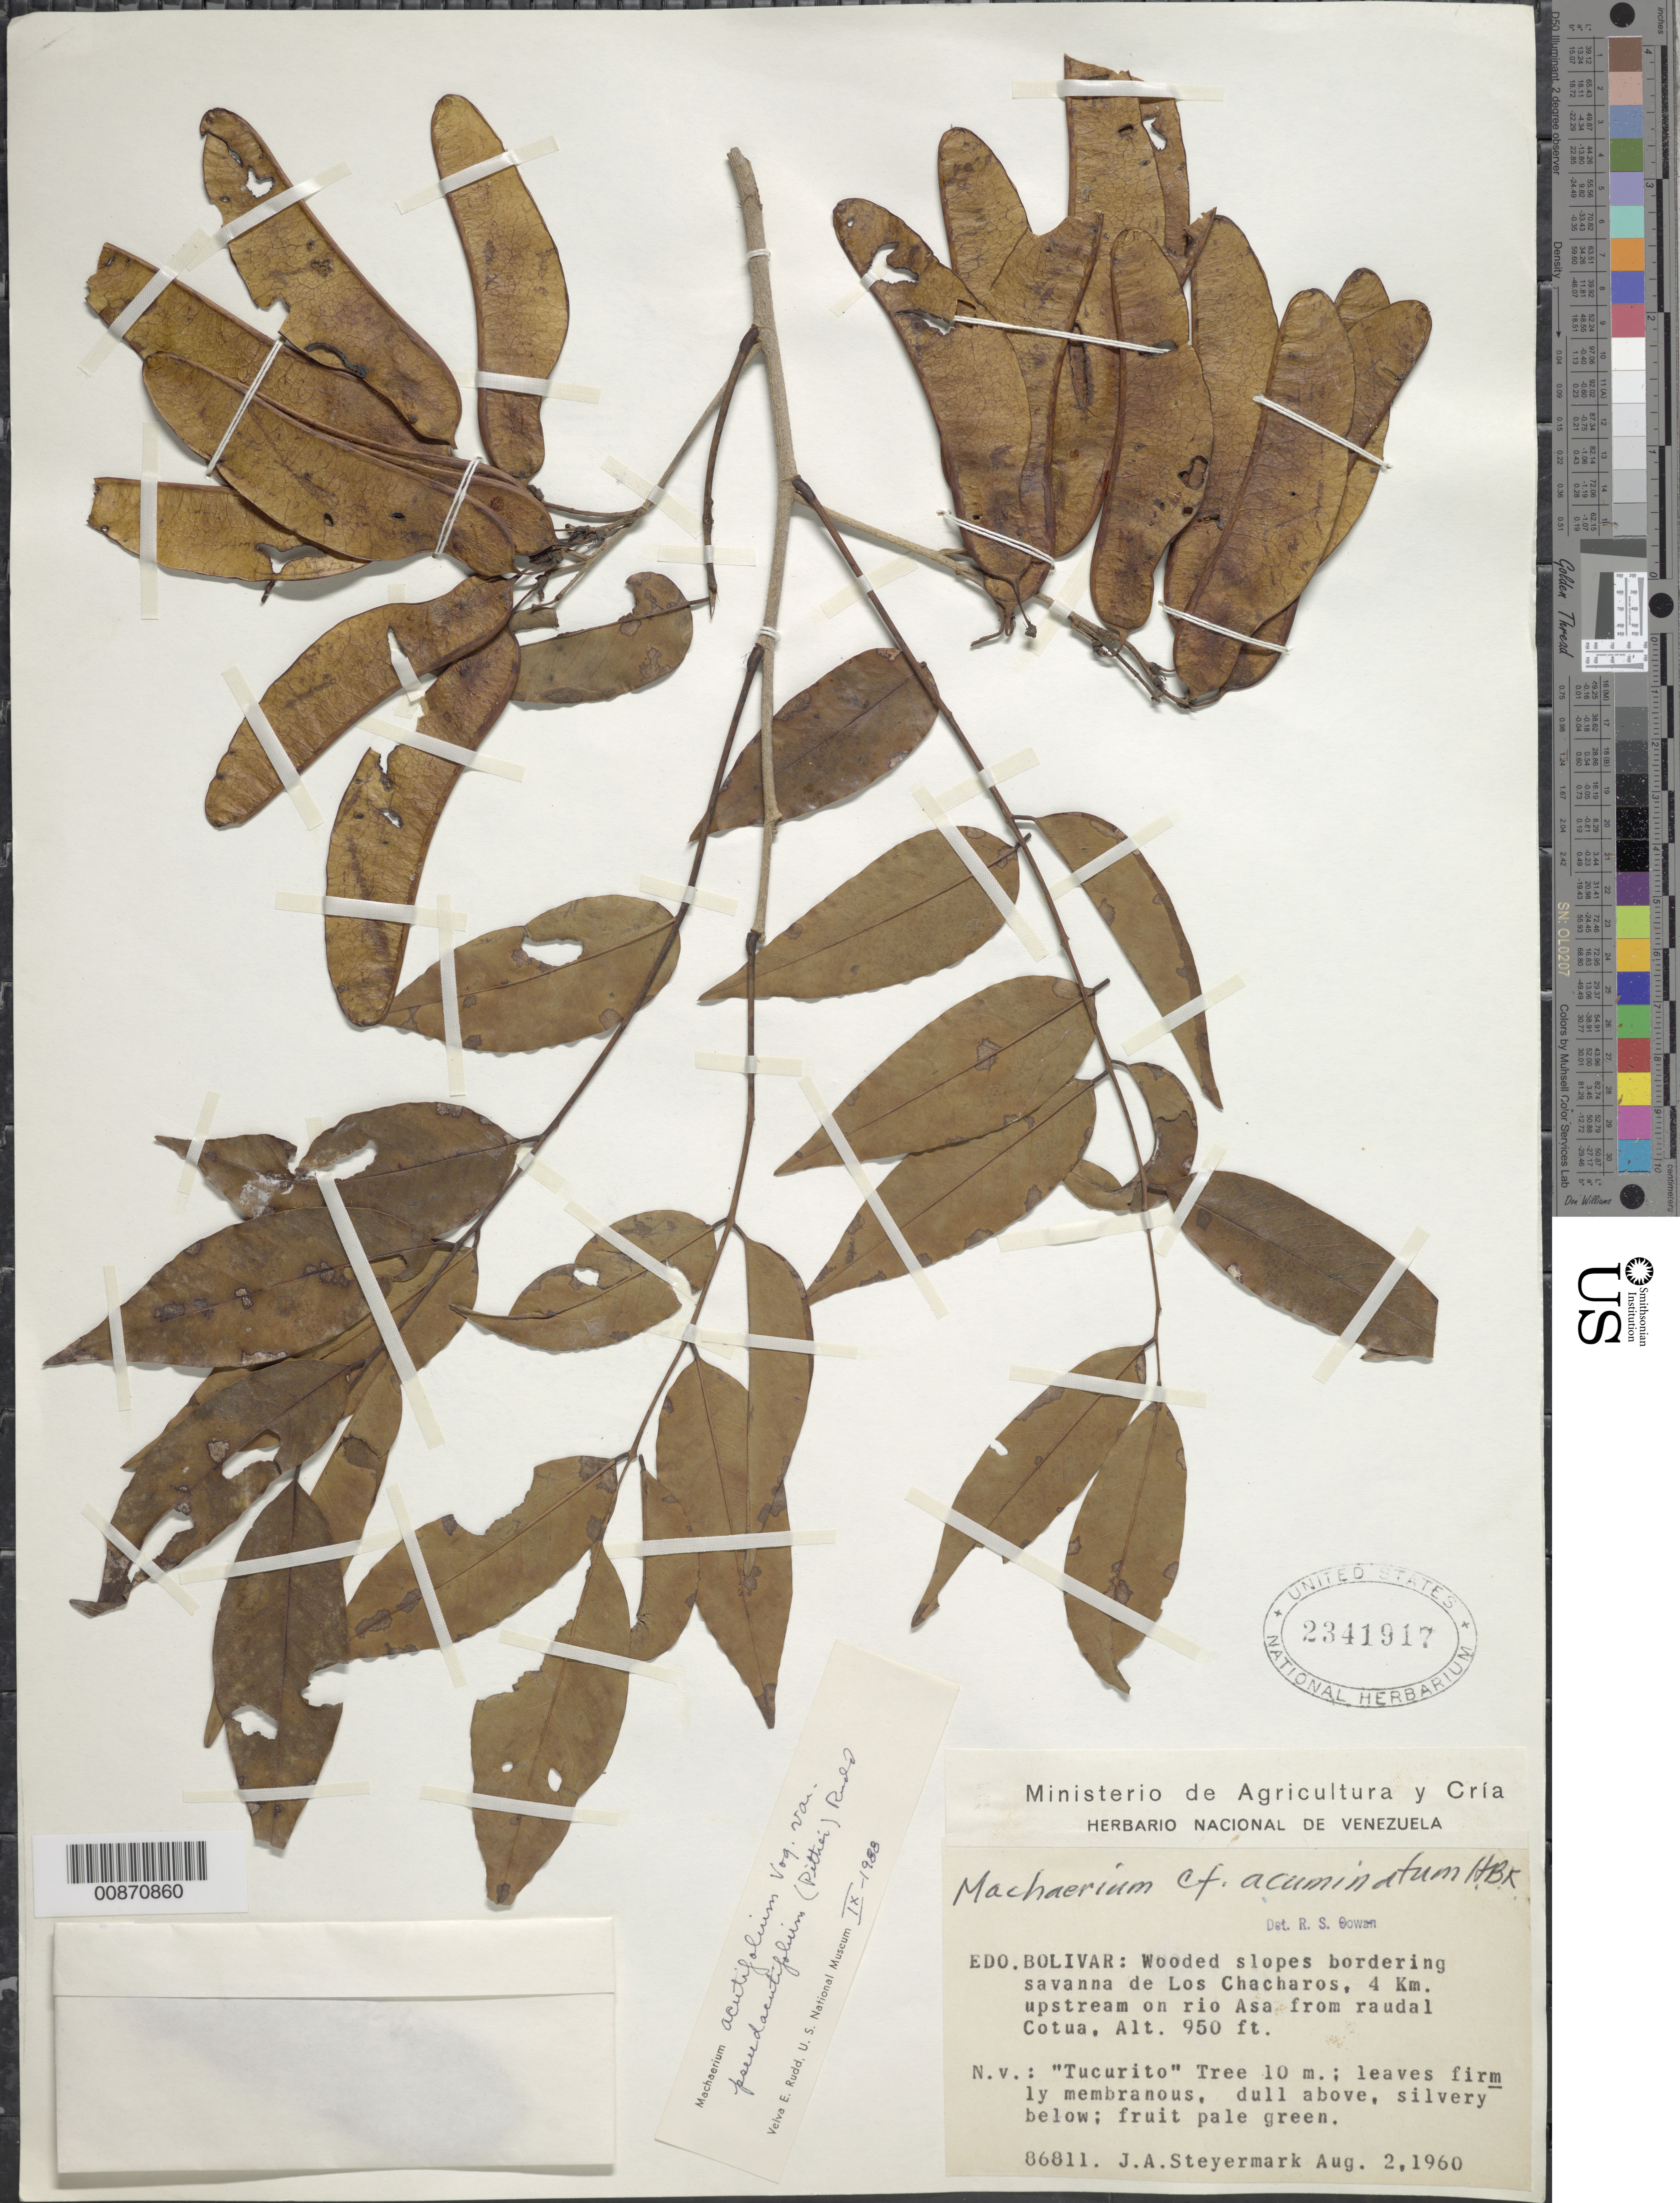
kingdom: Plantae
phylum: Tracheophyta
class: Magnoliopsida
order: Fabales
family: Fabaceae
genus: Machaerium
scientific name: Machaerium acutifolium var. pseudacutifolium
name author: (Pittier) Rudd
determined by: Rudd, V. E.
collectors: J. Steyermark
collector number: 86811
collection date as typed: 2-Aug-60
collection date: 1960-08-02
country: Venezuela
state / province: Bolívar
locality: Los Chacharos, 4 km upstream on Río Asa from Raudal Cotua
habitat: Wooded slopes bordering savanna de los Chacharos.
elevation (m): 290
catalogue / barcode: US 2341917